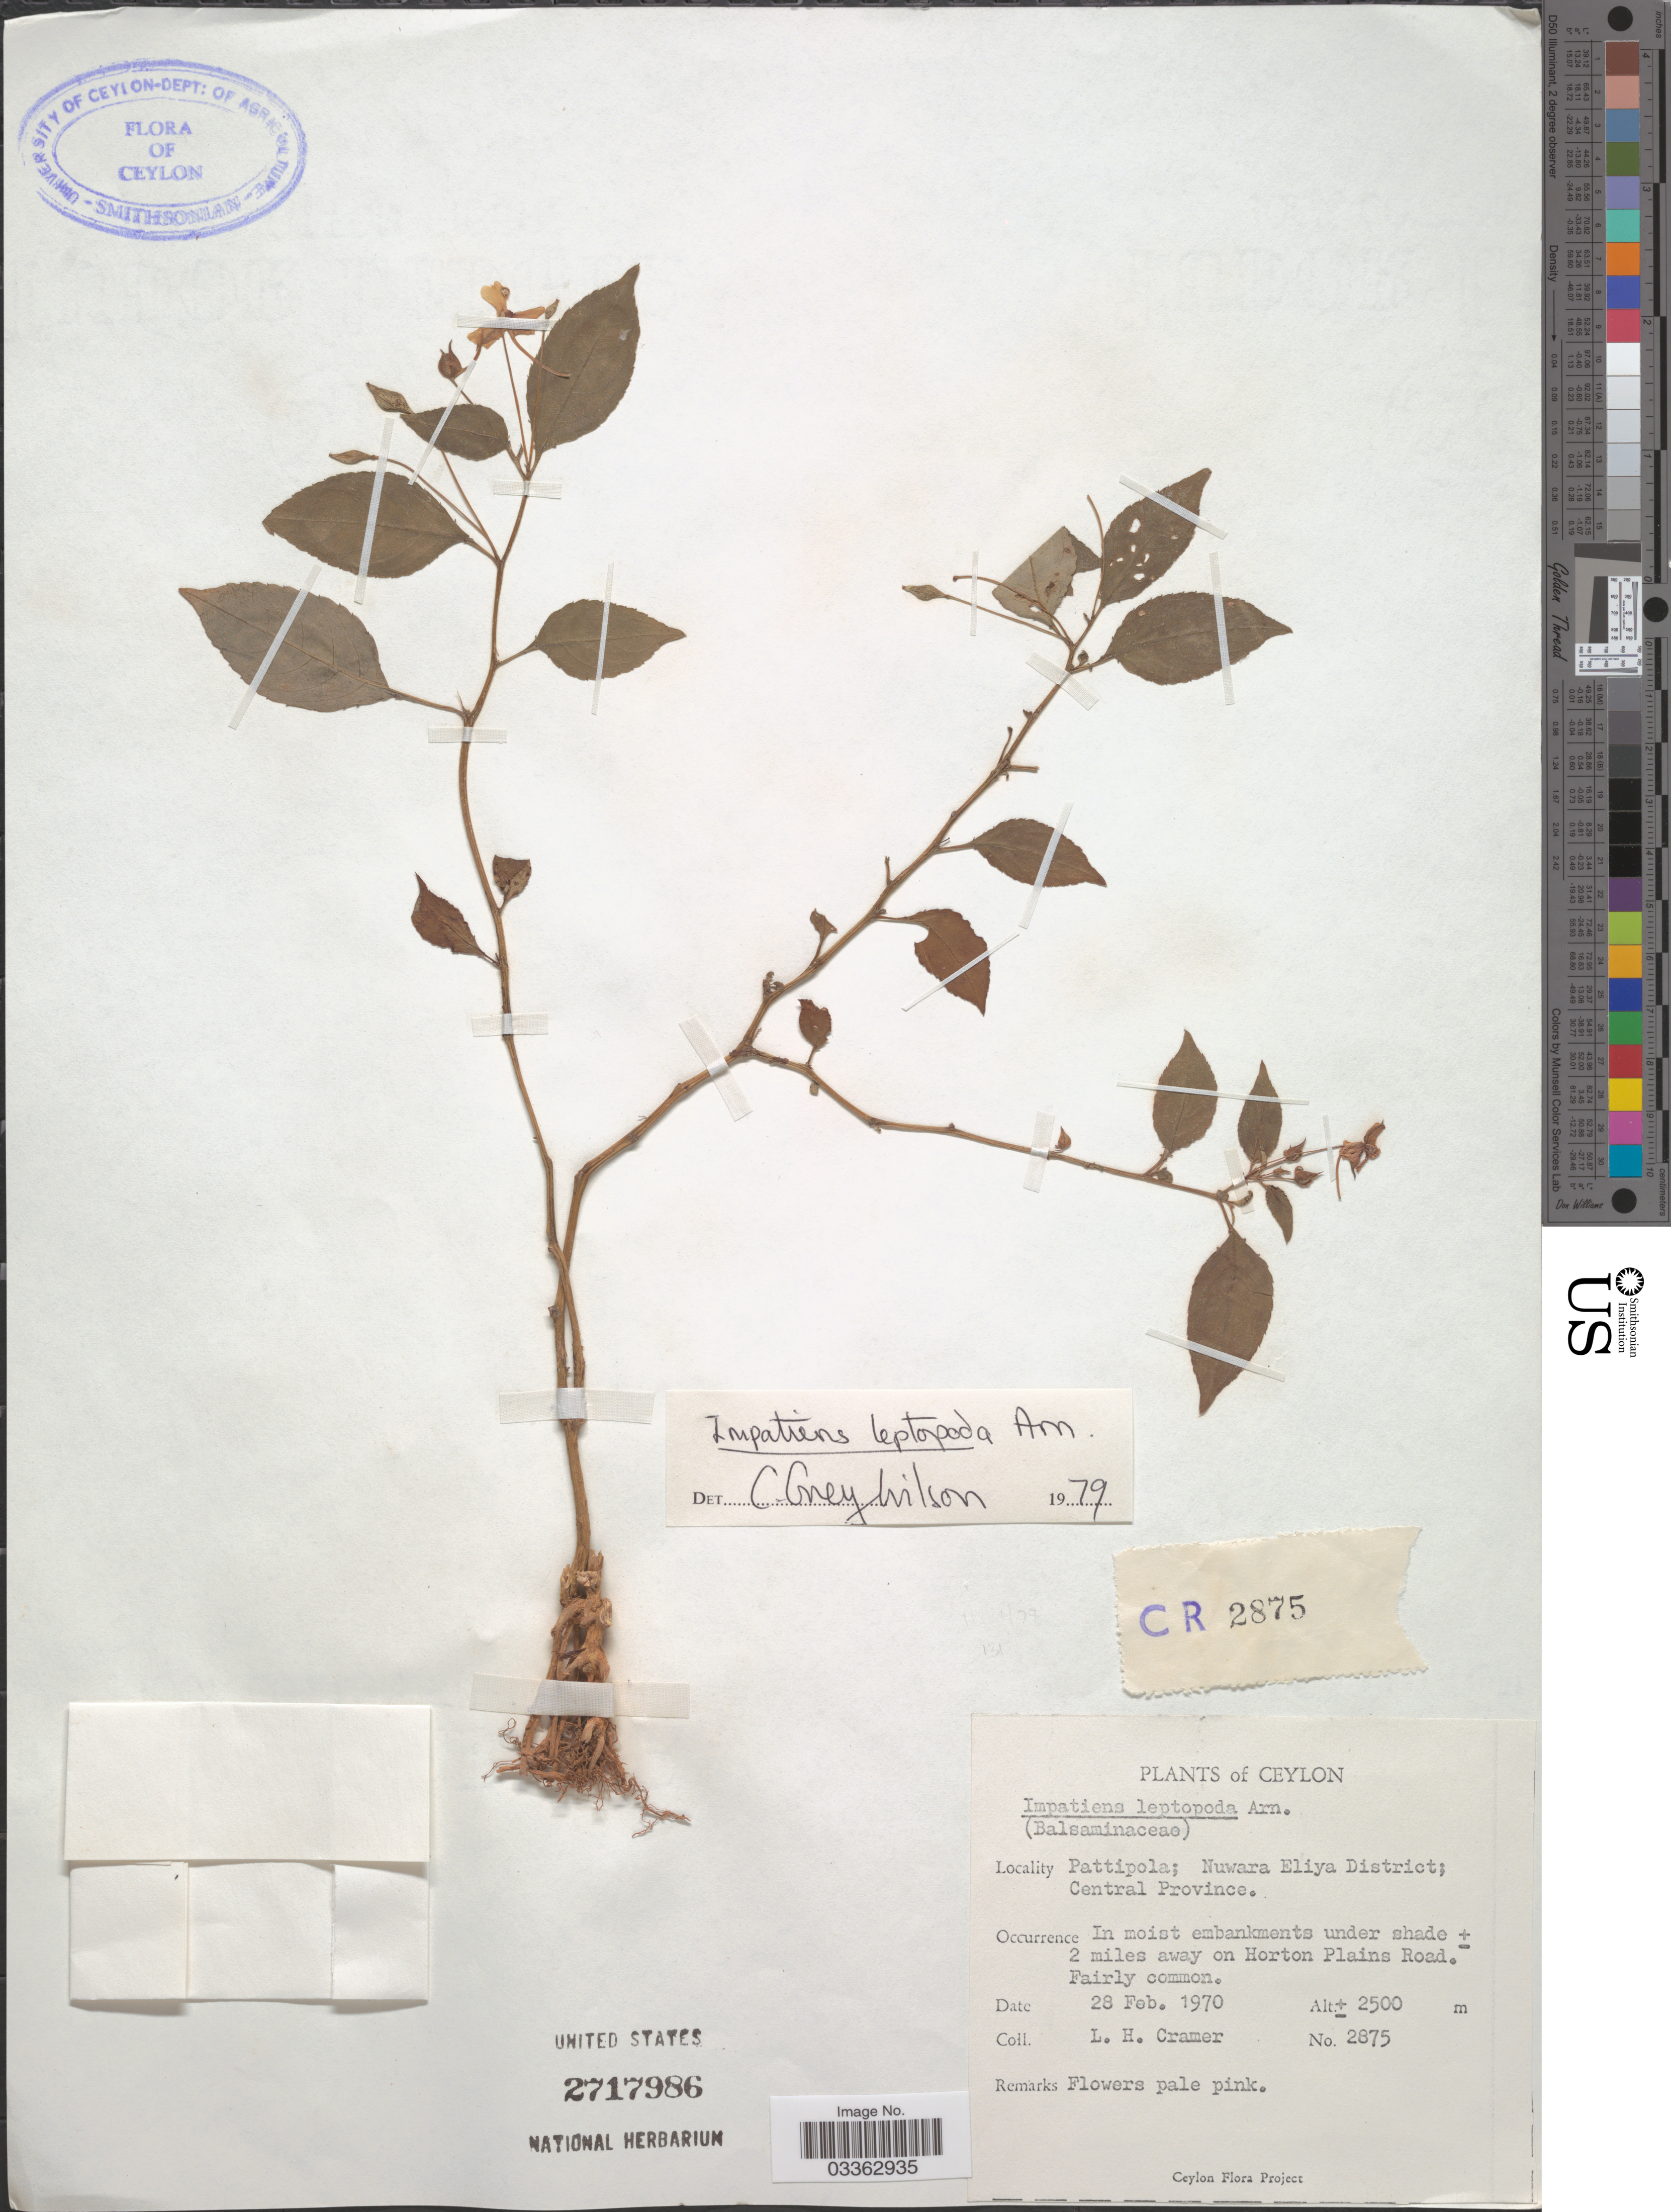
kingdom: Plantae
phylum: Tracheophyta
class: Magnoliopsida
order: Ericales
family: Balsaminaceae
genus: Impatiens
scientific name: Impatiens leptopoda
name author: Arn.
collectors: L. H. Cramer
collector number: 2875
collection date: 1970-02-28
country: Sri Lanka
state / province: Central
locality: Ceylon. Pattipola; Nuwara Eliya District. In moist embankments under shade ± 2 miles away on Horton Plains Road.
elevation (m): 2500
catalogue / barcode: US 2717986